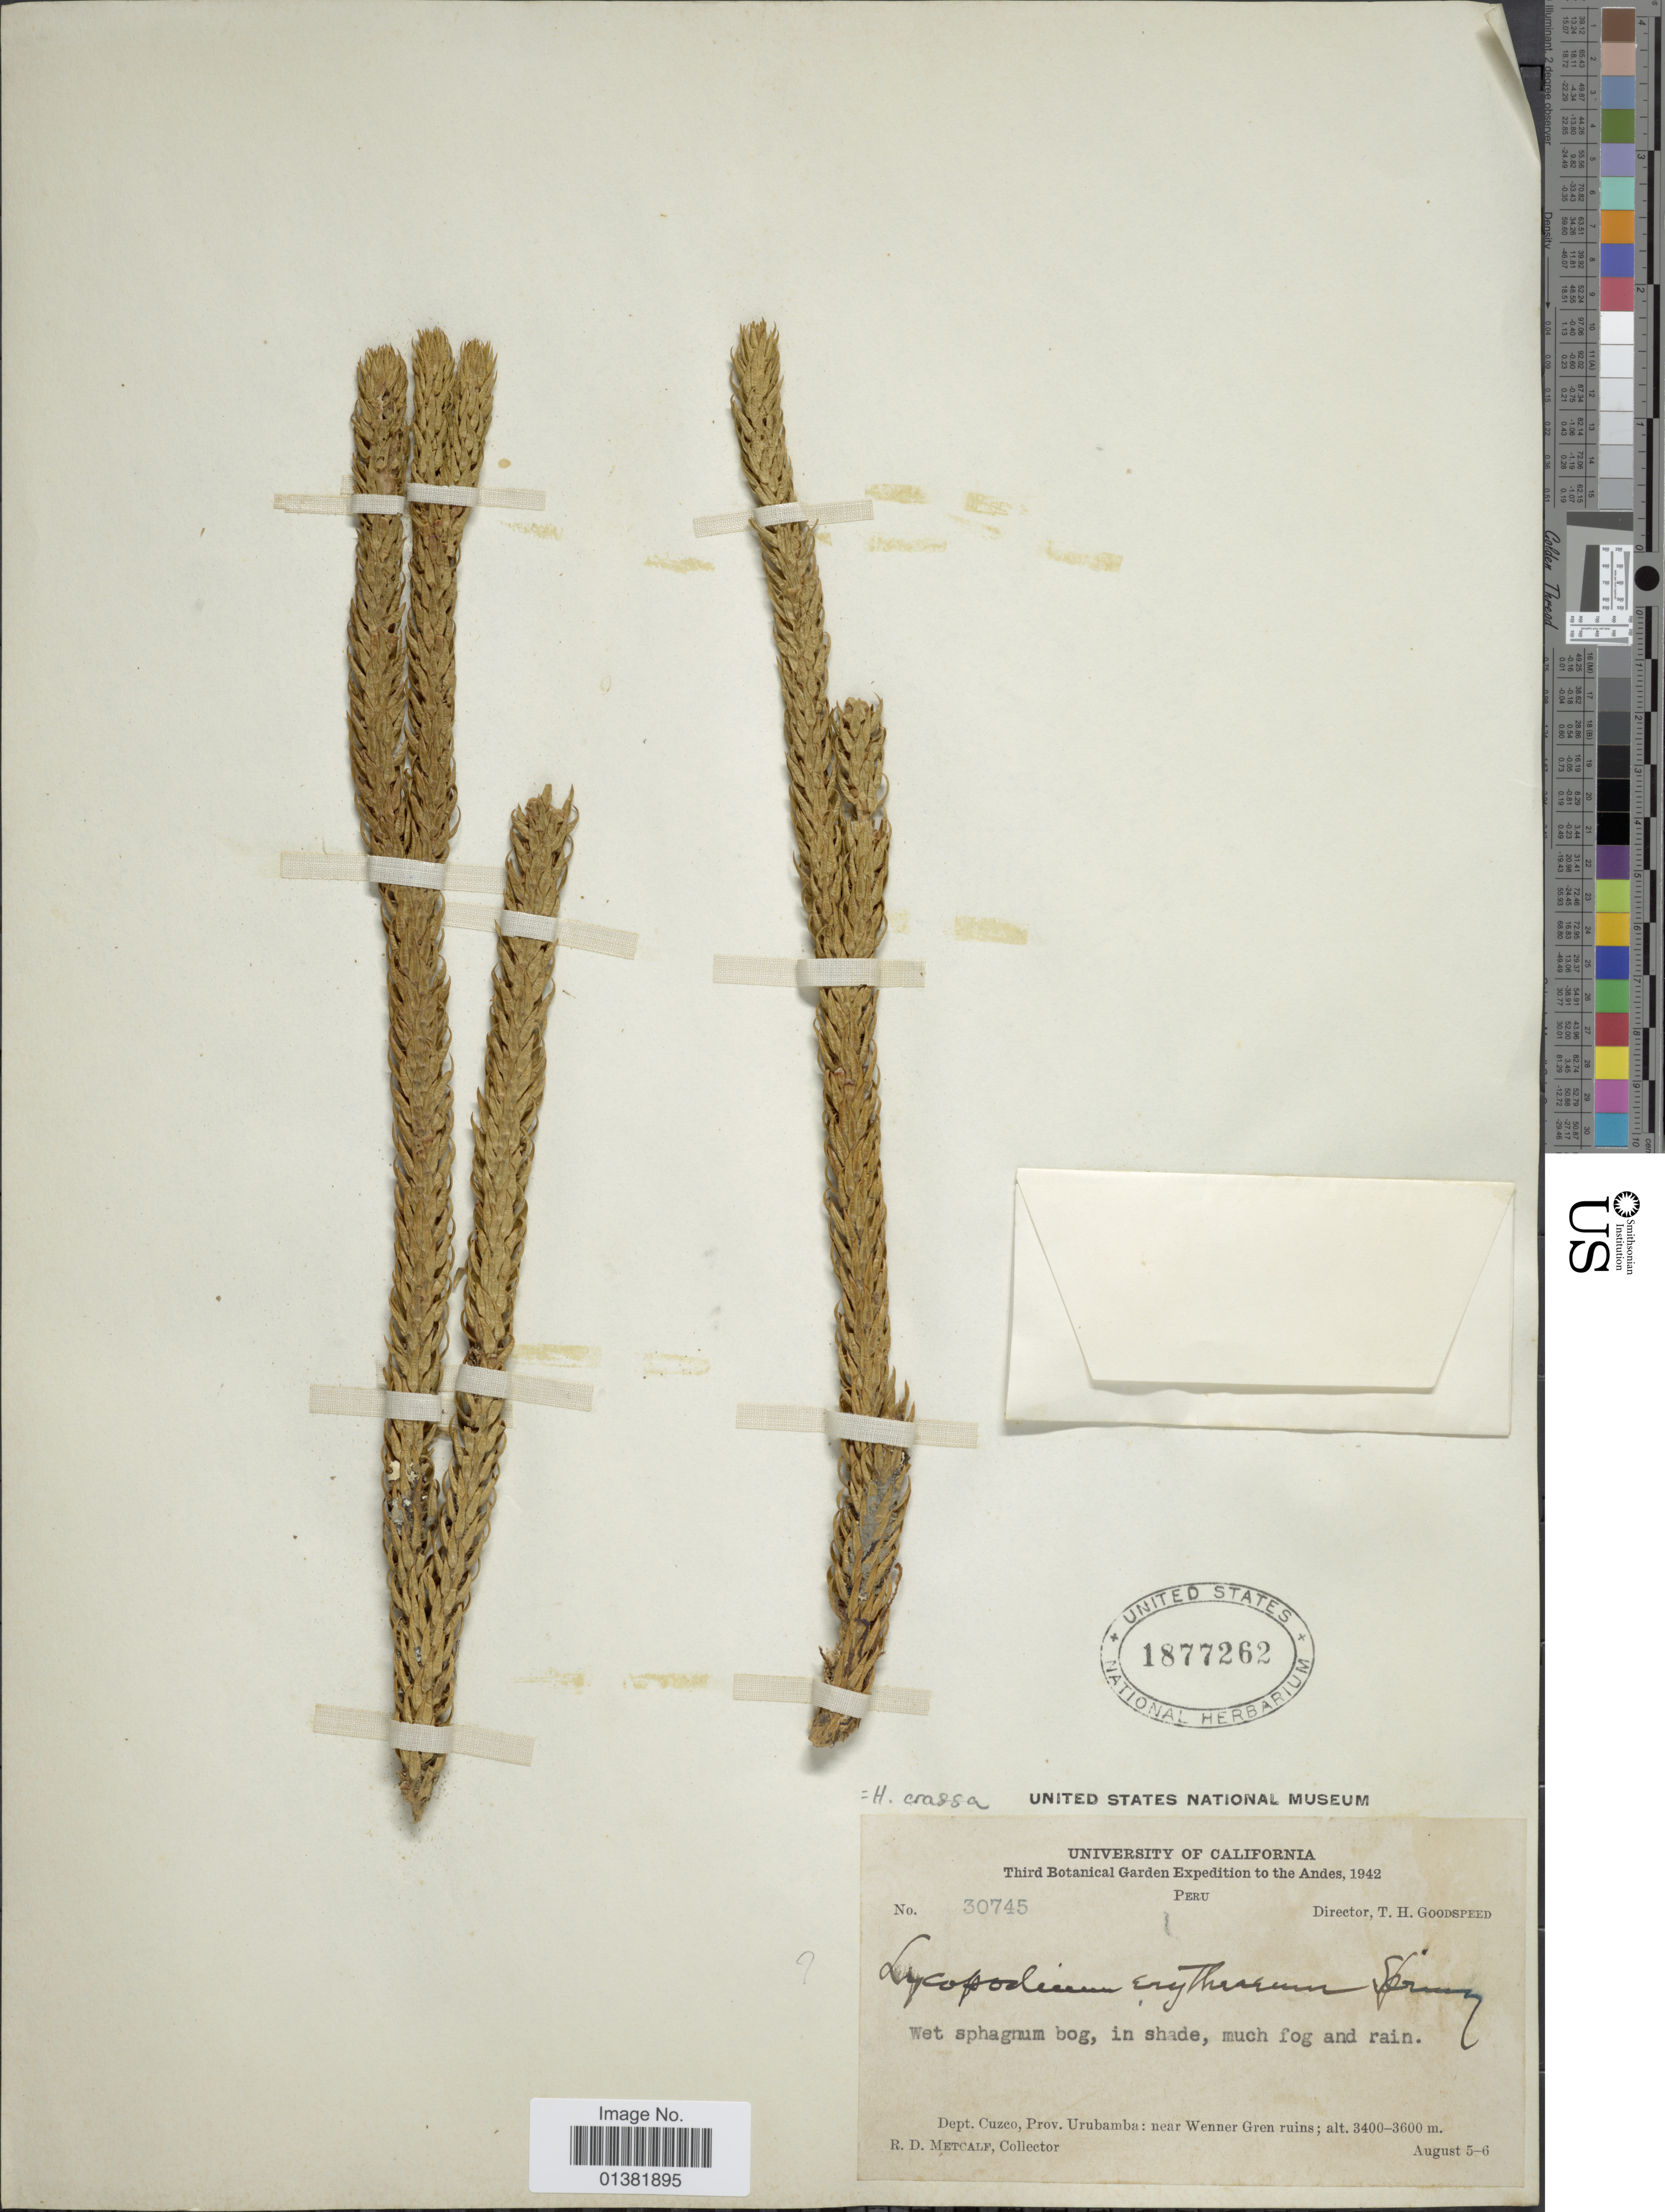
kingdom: Plantae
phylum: Tracheophyta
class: Lycopodiopsida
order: Lycopodiales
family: Lycopodiaceae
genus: Phlegmariurus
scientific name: Phlegmariurus crassus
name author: (Humb. & Bonpl. ex Willd.) B. Øllg.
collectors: R. D. Metcalf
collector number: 30745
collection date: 1942-08-05/1942-08-06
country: Peru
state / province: Cusco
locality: Prov. Urubamba: near Wenner Gren ruins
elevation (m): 3400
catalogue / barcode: US 1877262